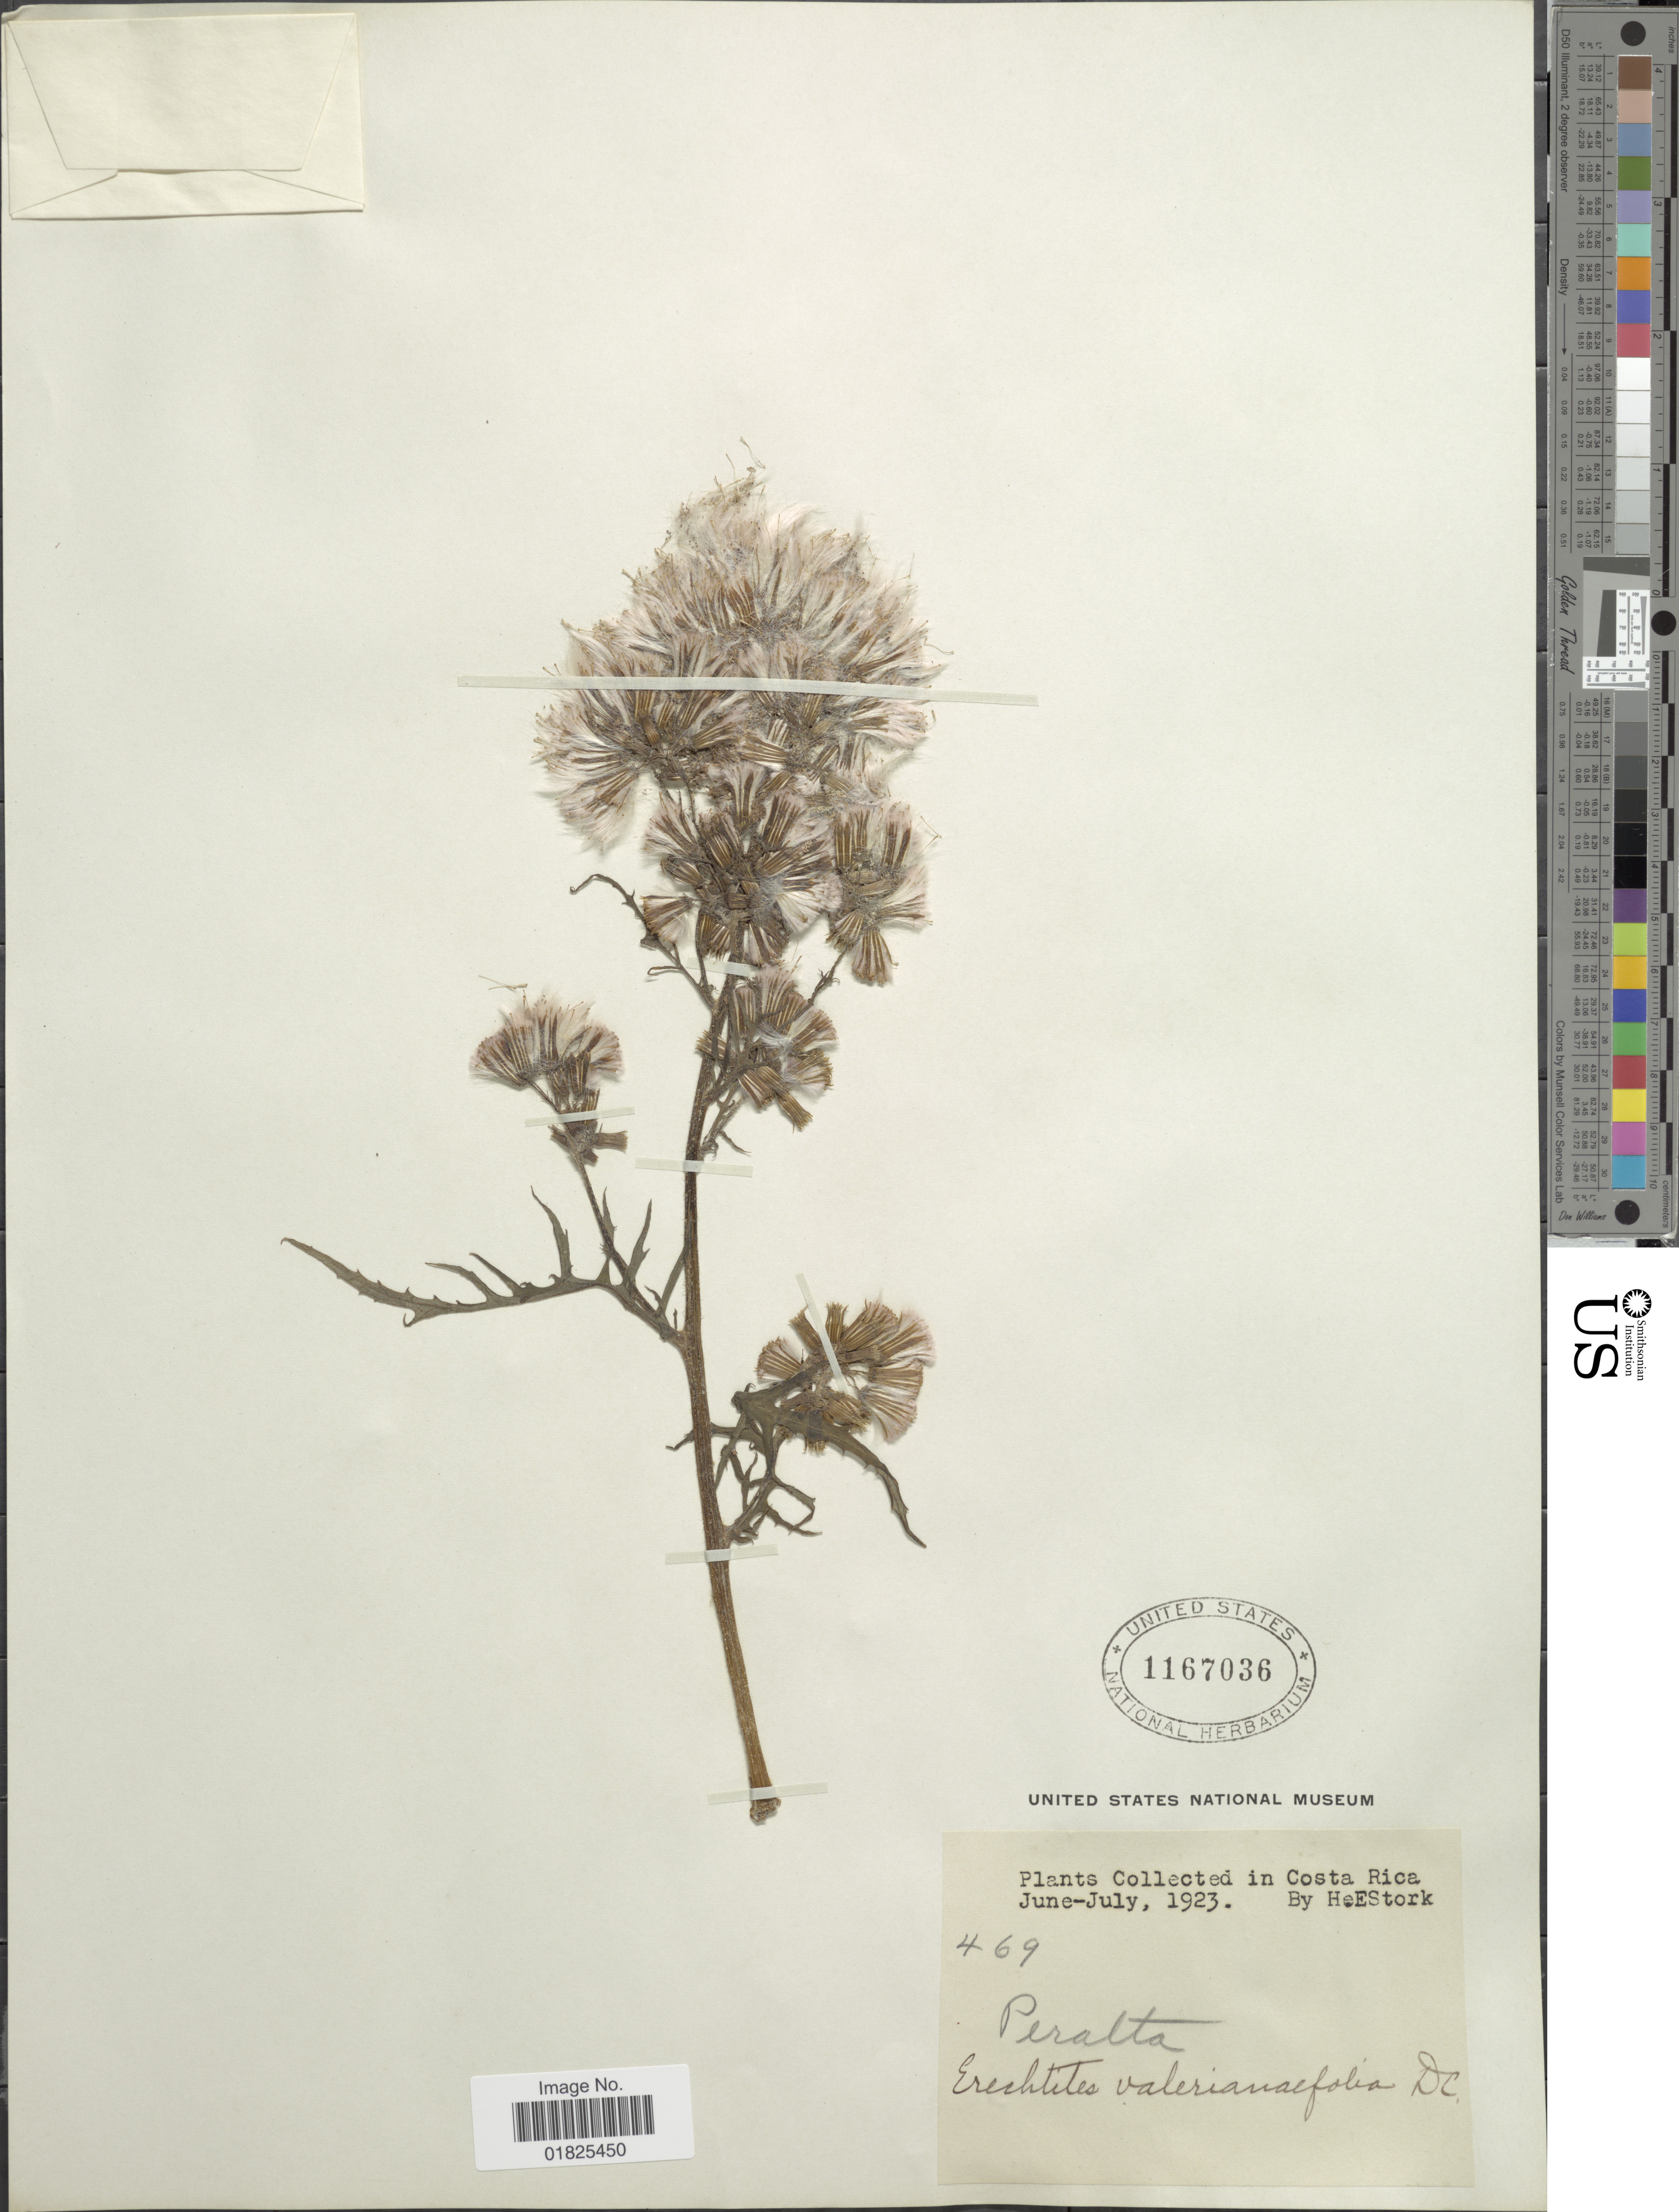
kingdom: Plantae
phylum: Tracheophyta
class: Magnoliopsida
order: Asterales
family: Asteraceae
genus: Erechtites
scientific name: Erechtites valerianifolius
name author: (Link ex Spreng.) DC.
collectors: H. E. Stork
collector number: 469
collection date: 1923-06/1923-07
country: Costa Rica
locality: Peralta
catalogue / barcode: US 1167036